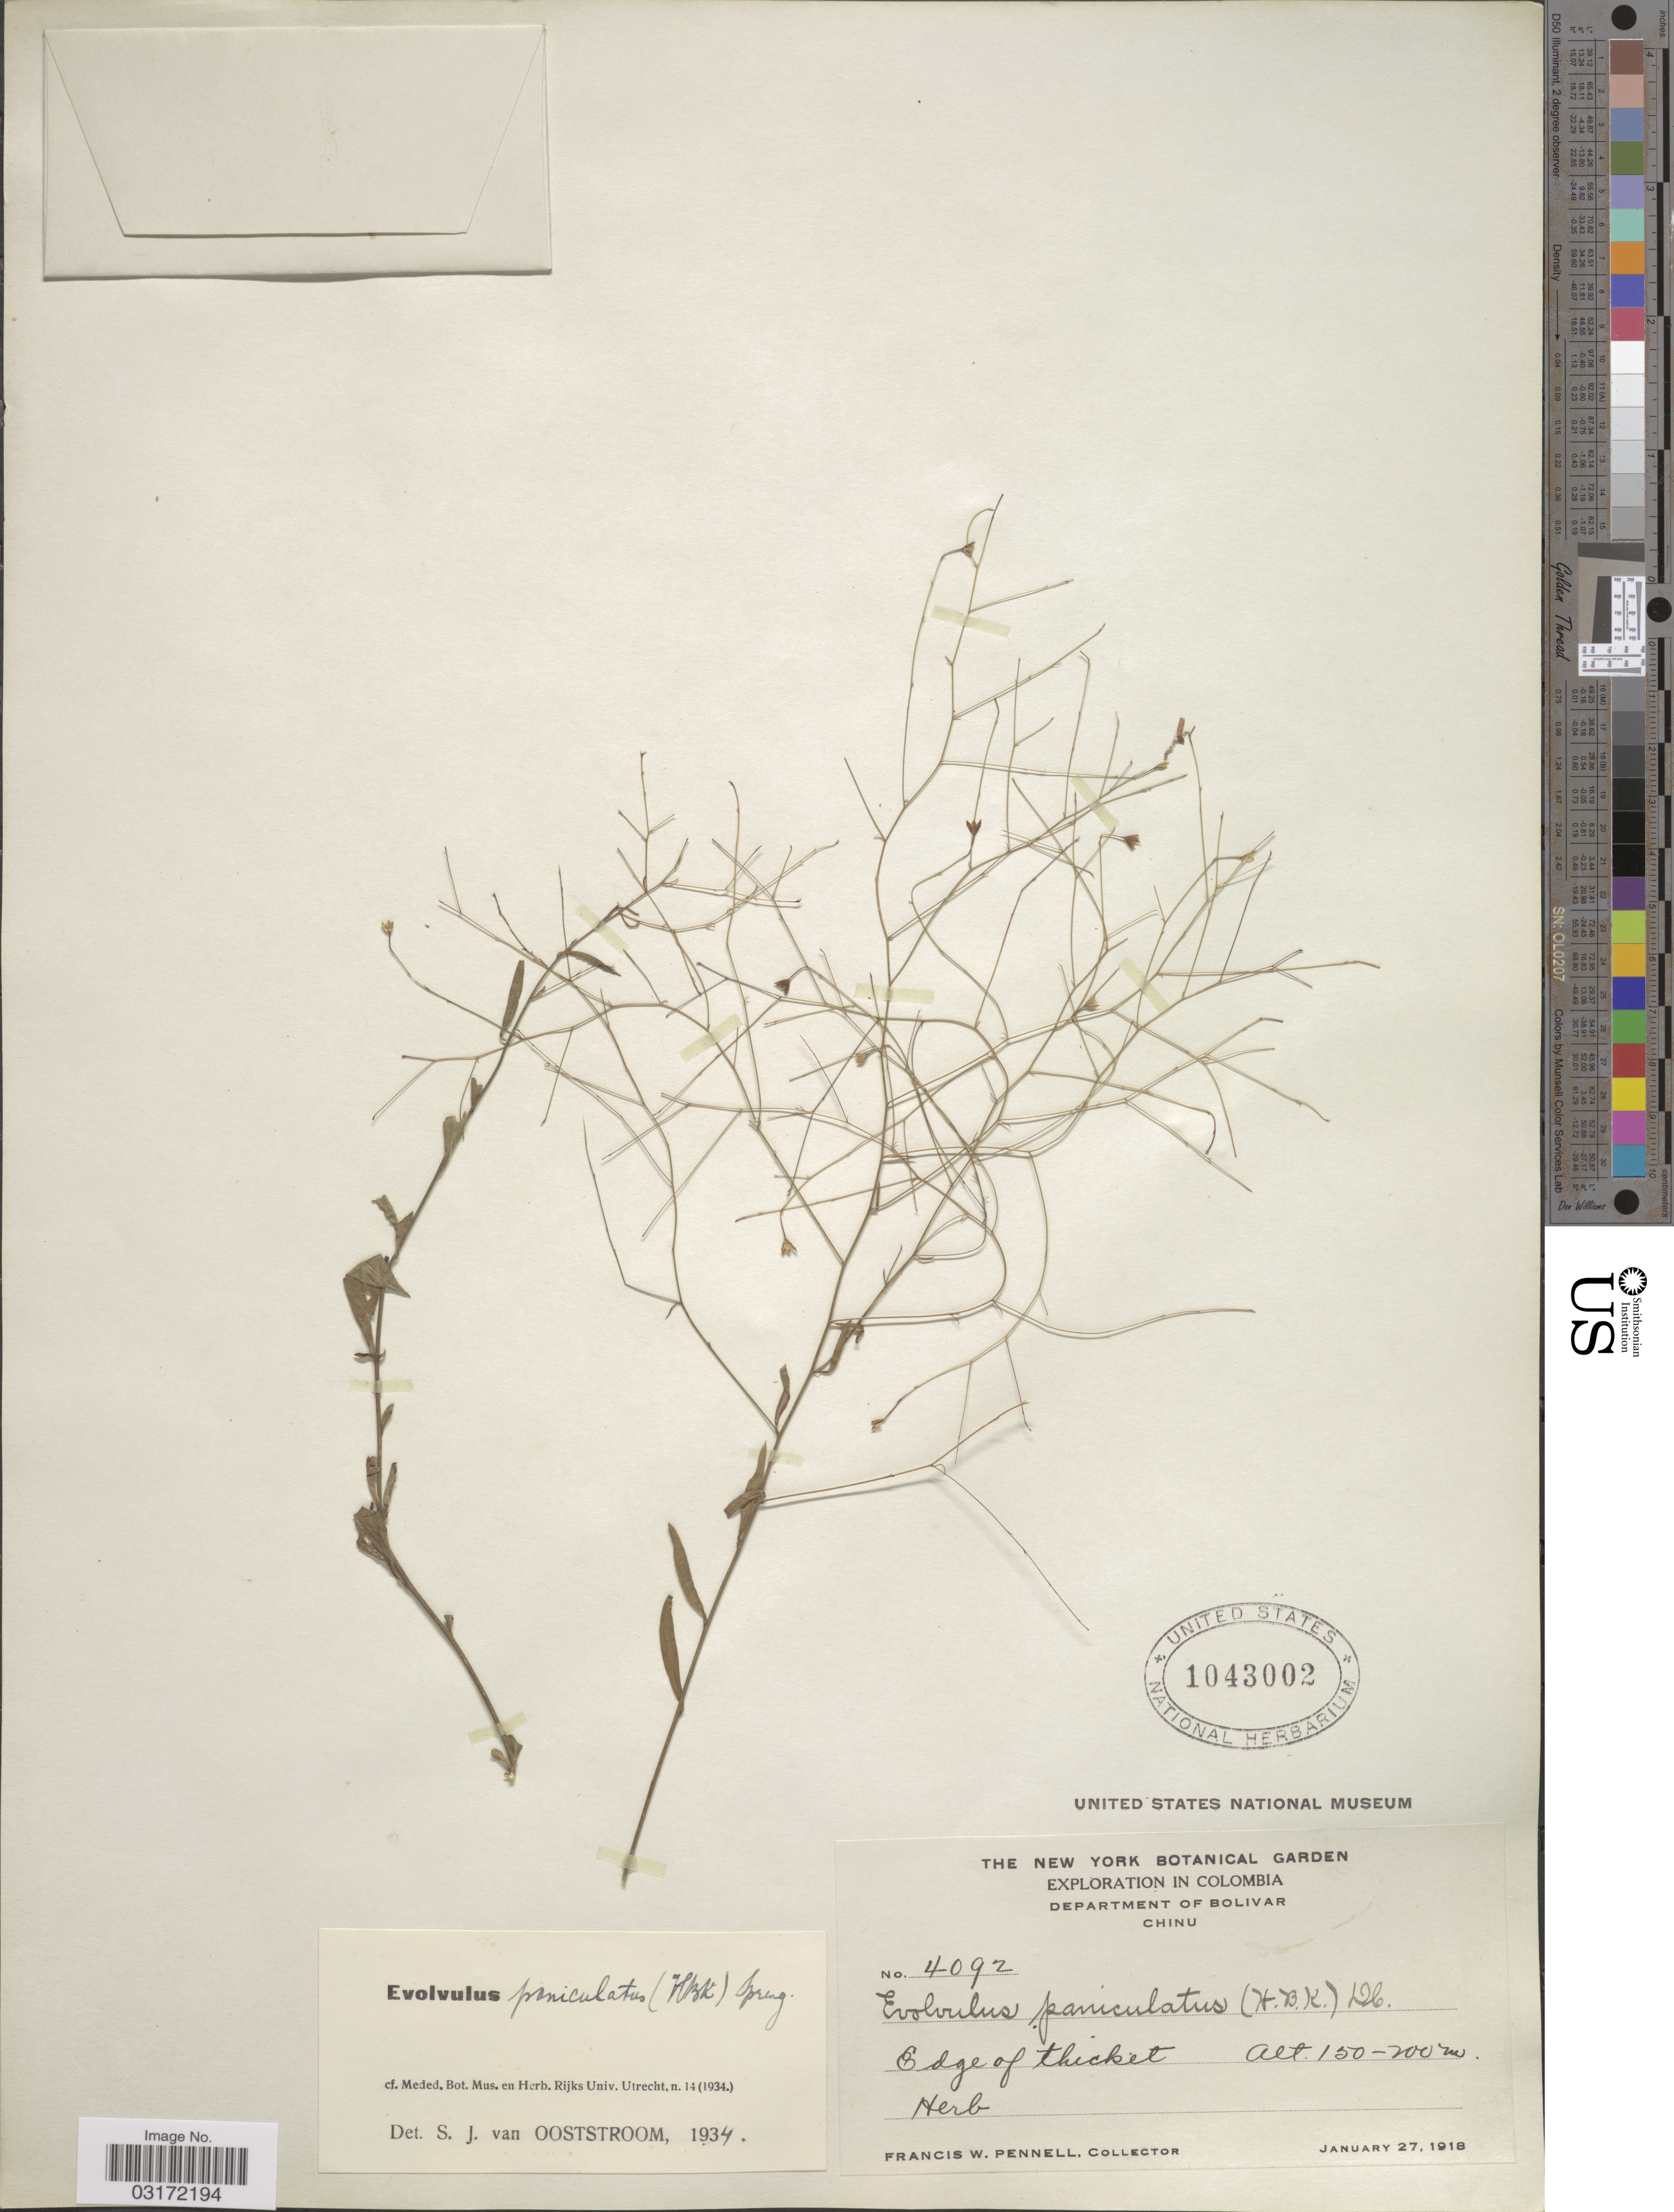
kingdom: Plantae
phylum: Tracheophyta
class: Magnoliopsida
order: Solanales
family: Convolvulaceae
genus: Evolvulus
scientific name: Evolvulus paniculatus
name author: (Bonpl.) Spreng.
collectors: F. W. Pennell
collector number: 4092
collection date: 1918-01-27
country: Colombia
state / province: Bolívar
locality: Department of Bolivar. Chinu.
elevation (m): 150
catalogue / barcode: US 1043002